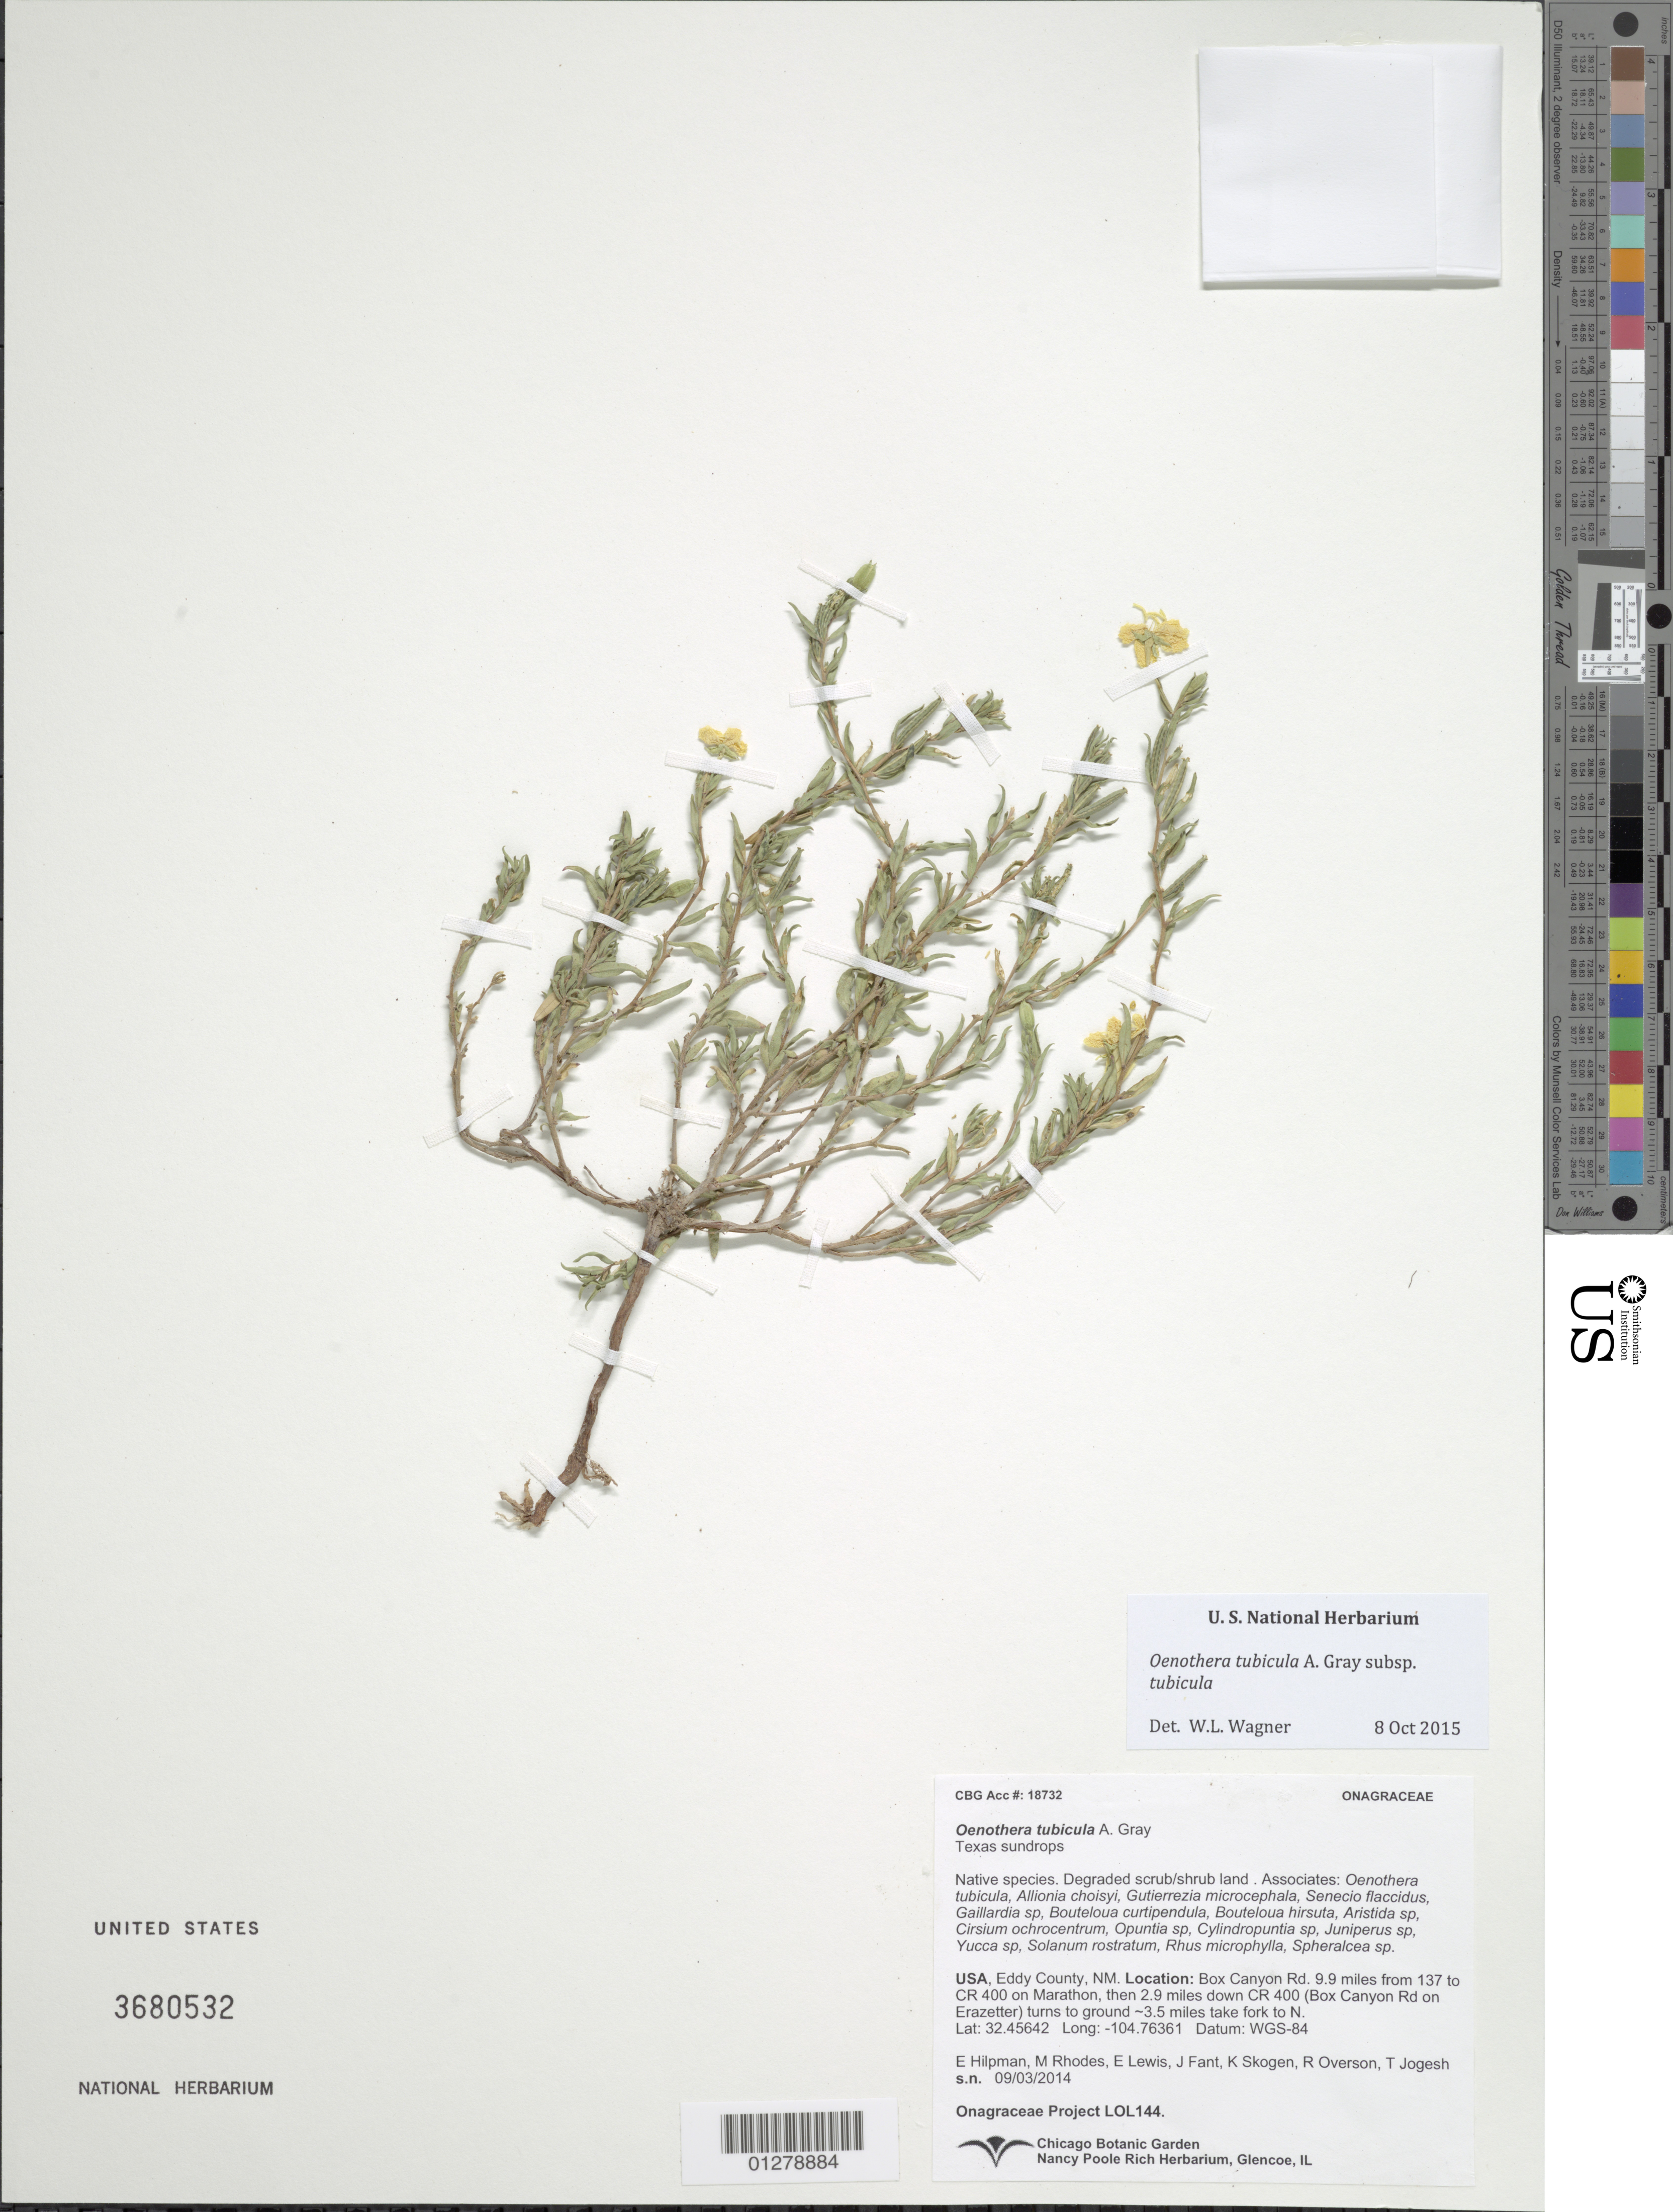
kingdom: Plantae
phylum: Tracheophyta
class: Magnoliopsida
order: Myrtales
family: Onagraceae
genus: Oenothera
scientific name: Oenothera tubicula subsp. tubicula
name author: A. Gray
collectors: Onagraceae Project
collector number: LOL 144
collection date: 2014-09-03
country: United States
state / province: New Mexico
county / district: Eddy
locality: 9.9 miles from 137 to CR 400 on Marathon, then 2.9 miles down CR 400 (Box Canyon Rd on Erazetter) turns to ground ~3.5 miles take fork to N.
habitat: Degraded scrub/shrub land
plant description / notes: CHIC, US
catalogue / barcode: US 3680532